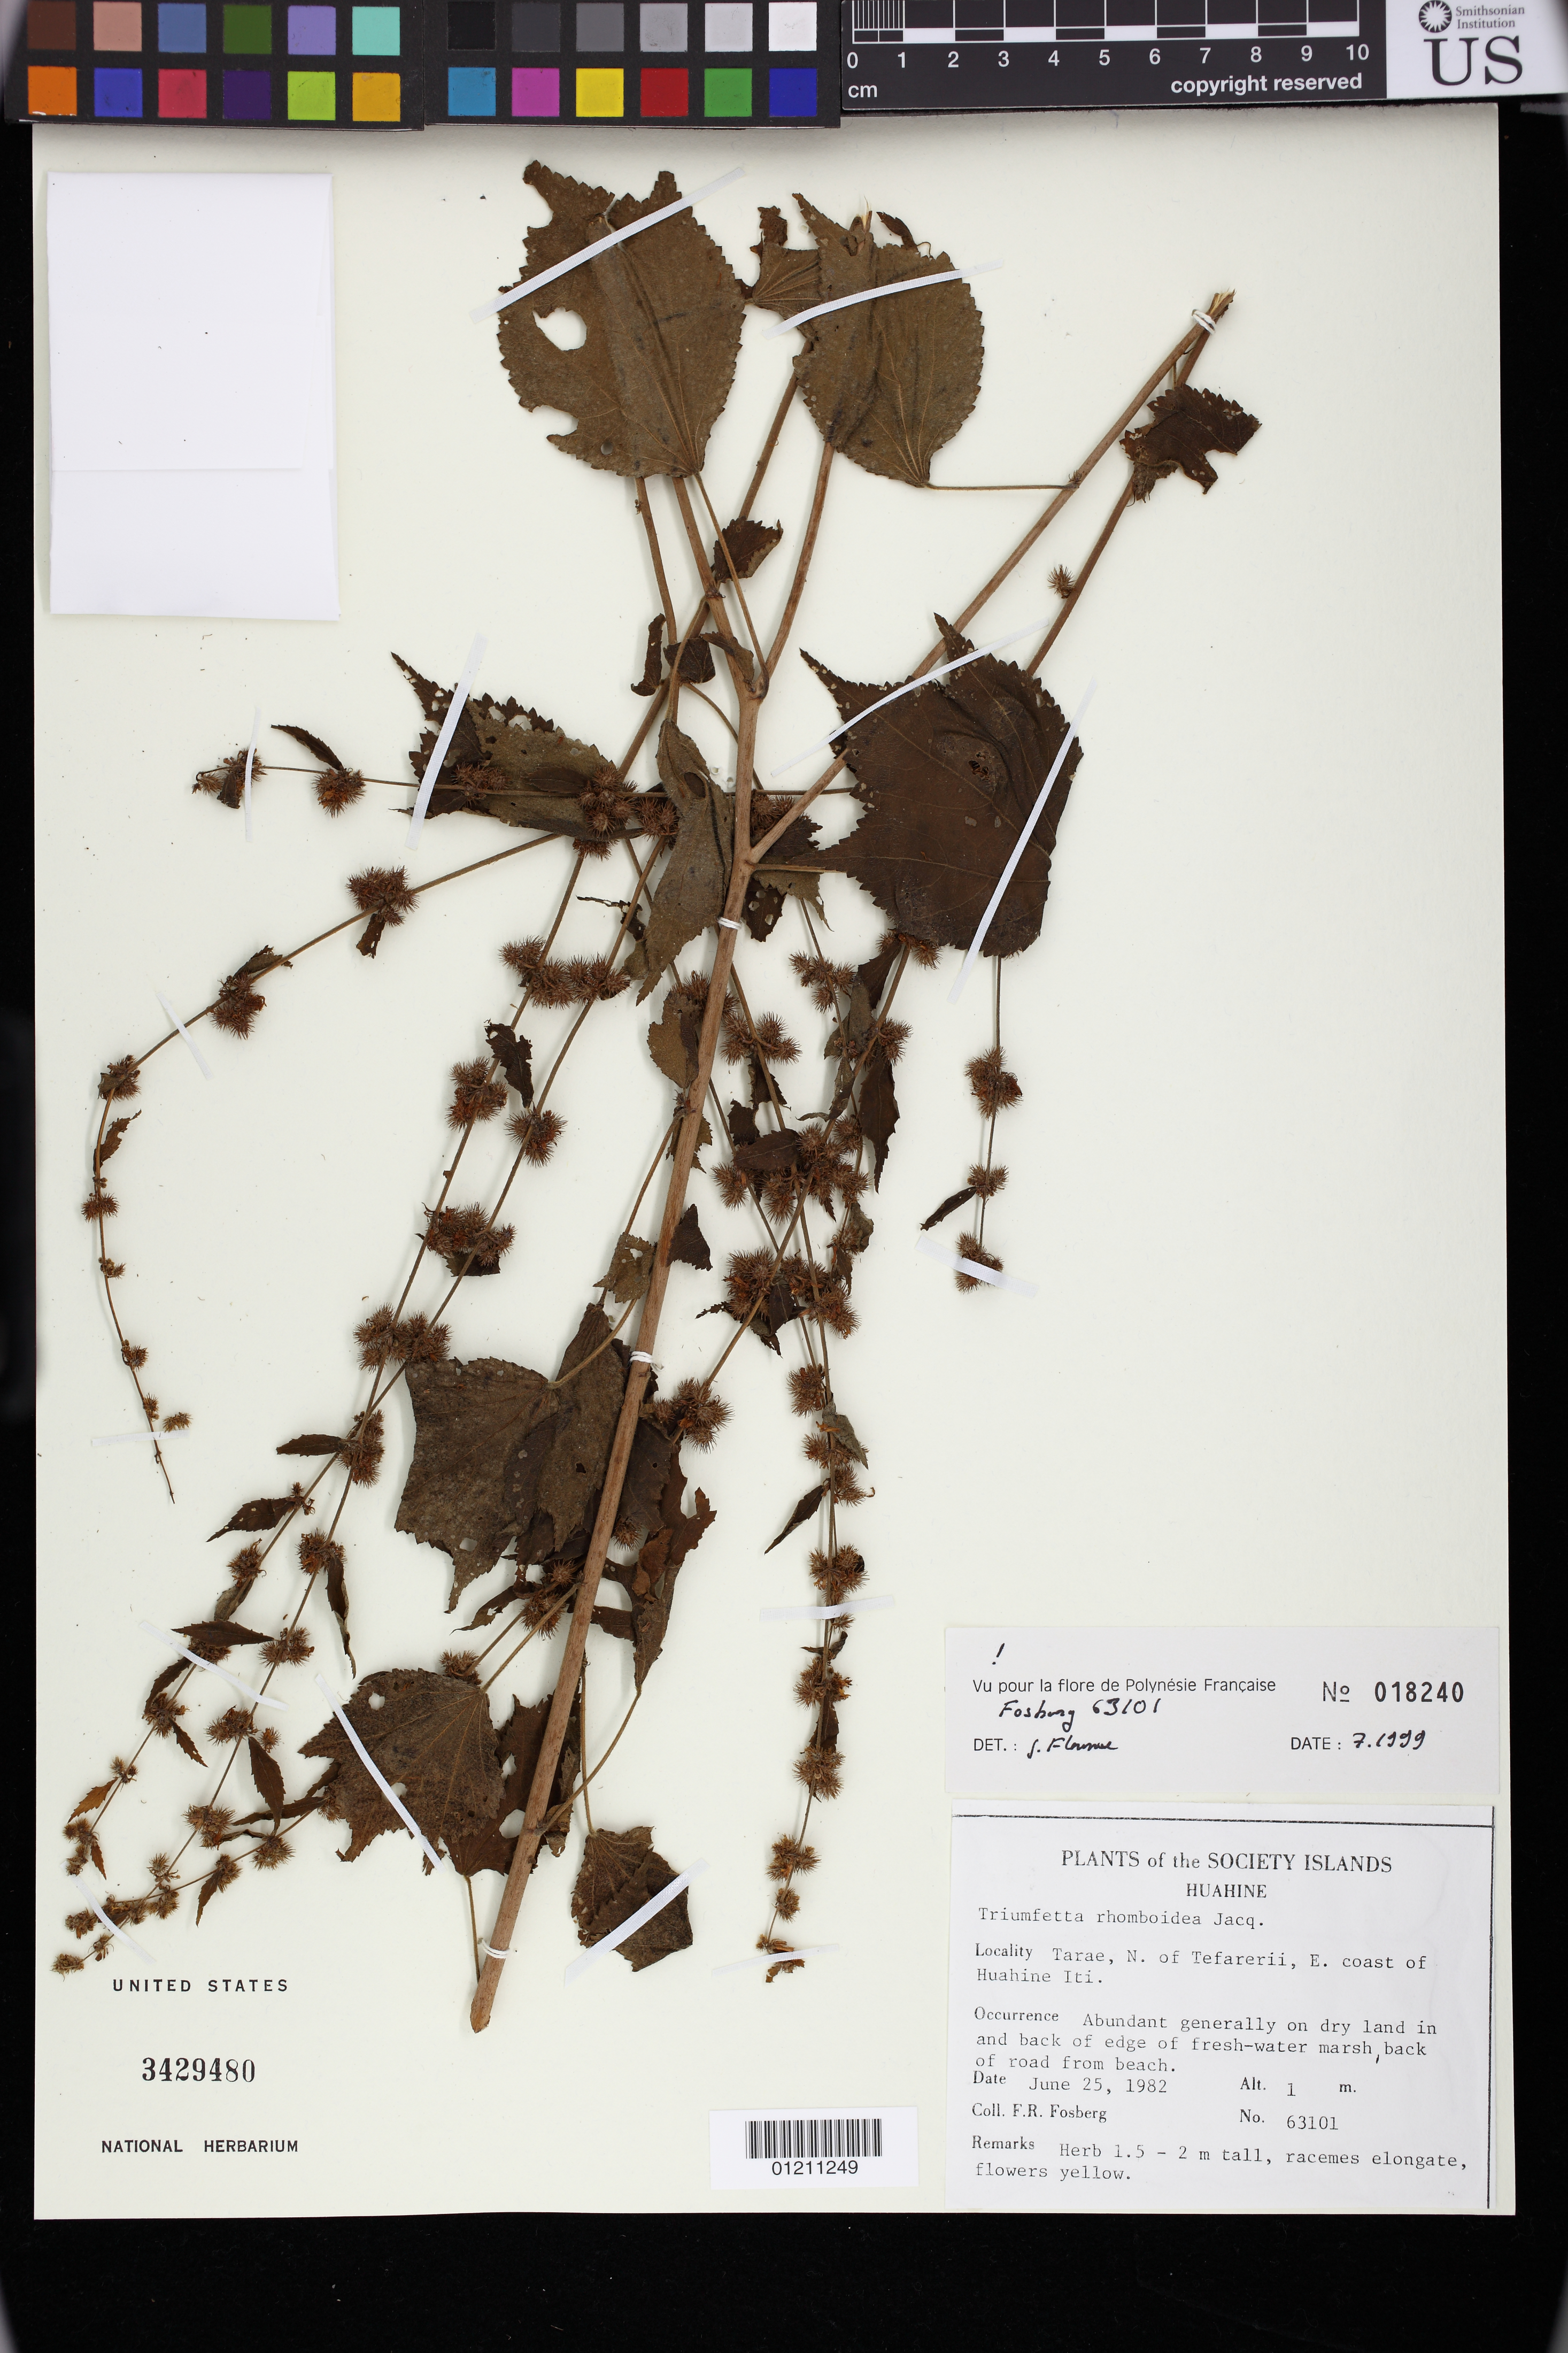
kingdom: Plantae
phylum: Tracheophyta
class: Magnoliopsida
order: Malvales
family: Malvaceae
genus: Triumfetta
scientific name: Triumfetta rhomboidea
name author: Jacq.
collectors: F. R. Fosberg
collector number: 63101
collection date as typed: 25 Jun 1982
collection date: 1982-06-25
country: French Polynesia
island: Huahine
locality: Society Islands: Huahine. Tarae, N. of Tefarerii, E. coast of Huahine Iti.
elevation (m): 1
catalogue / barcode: US 3429480